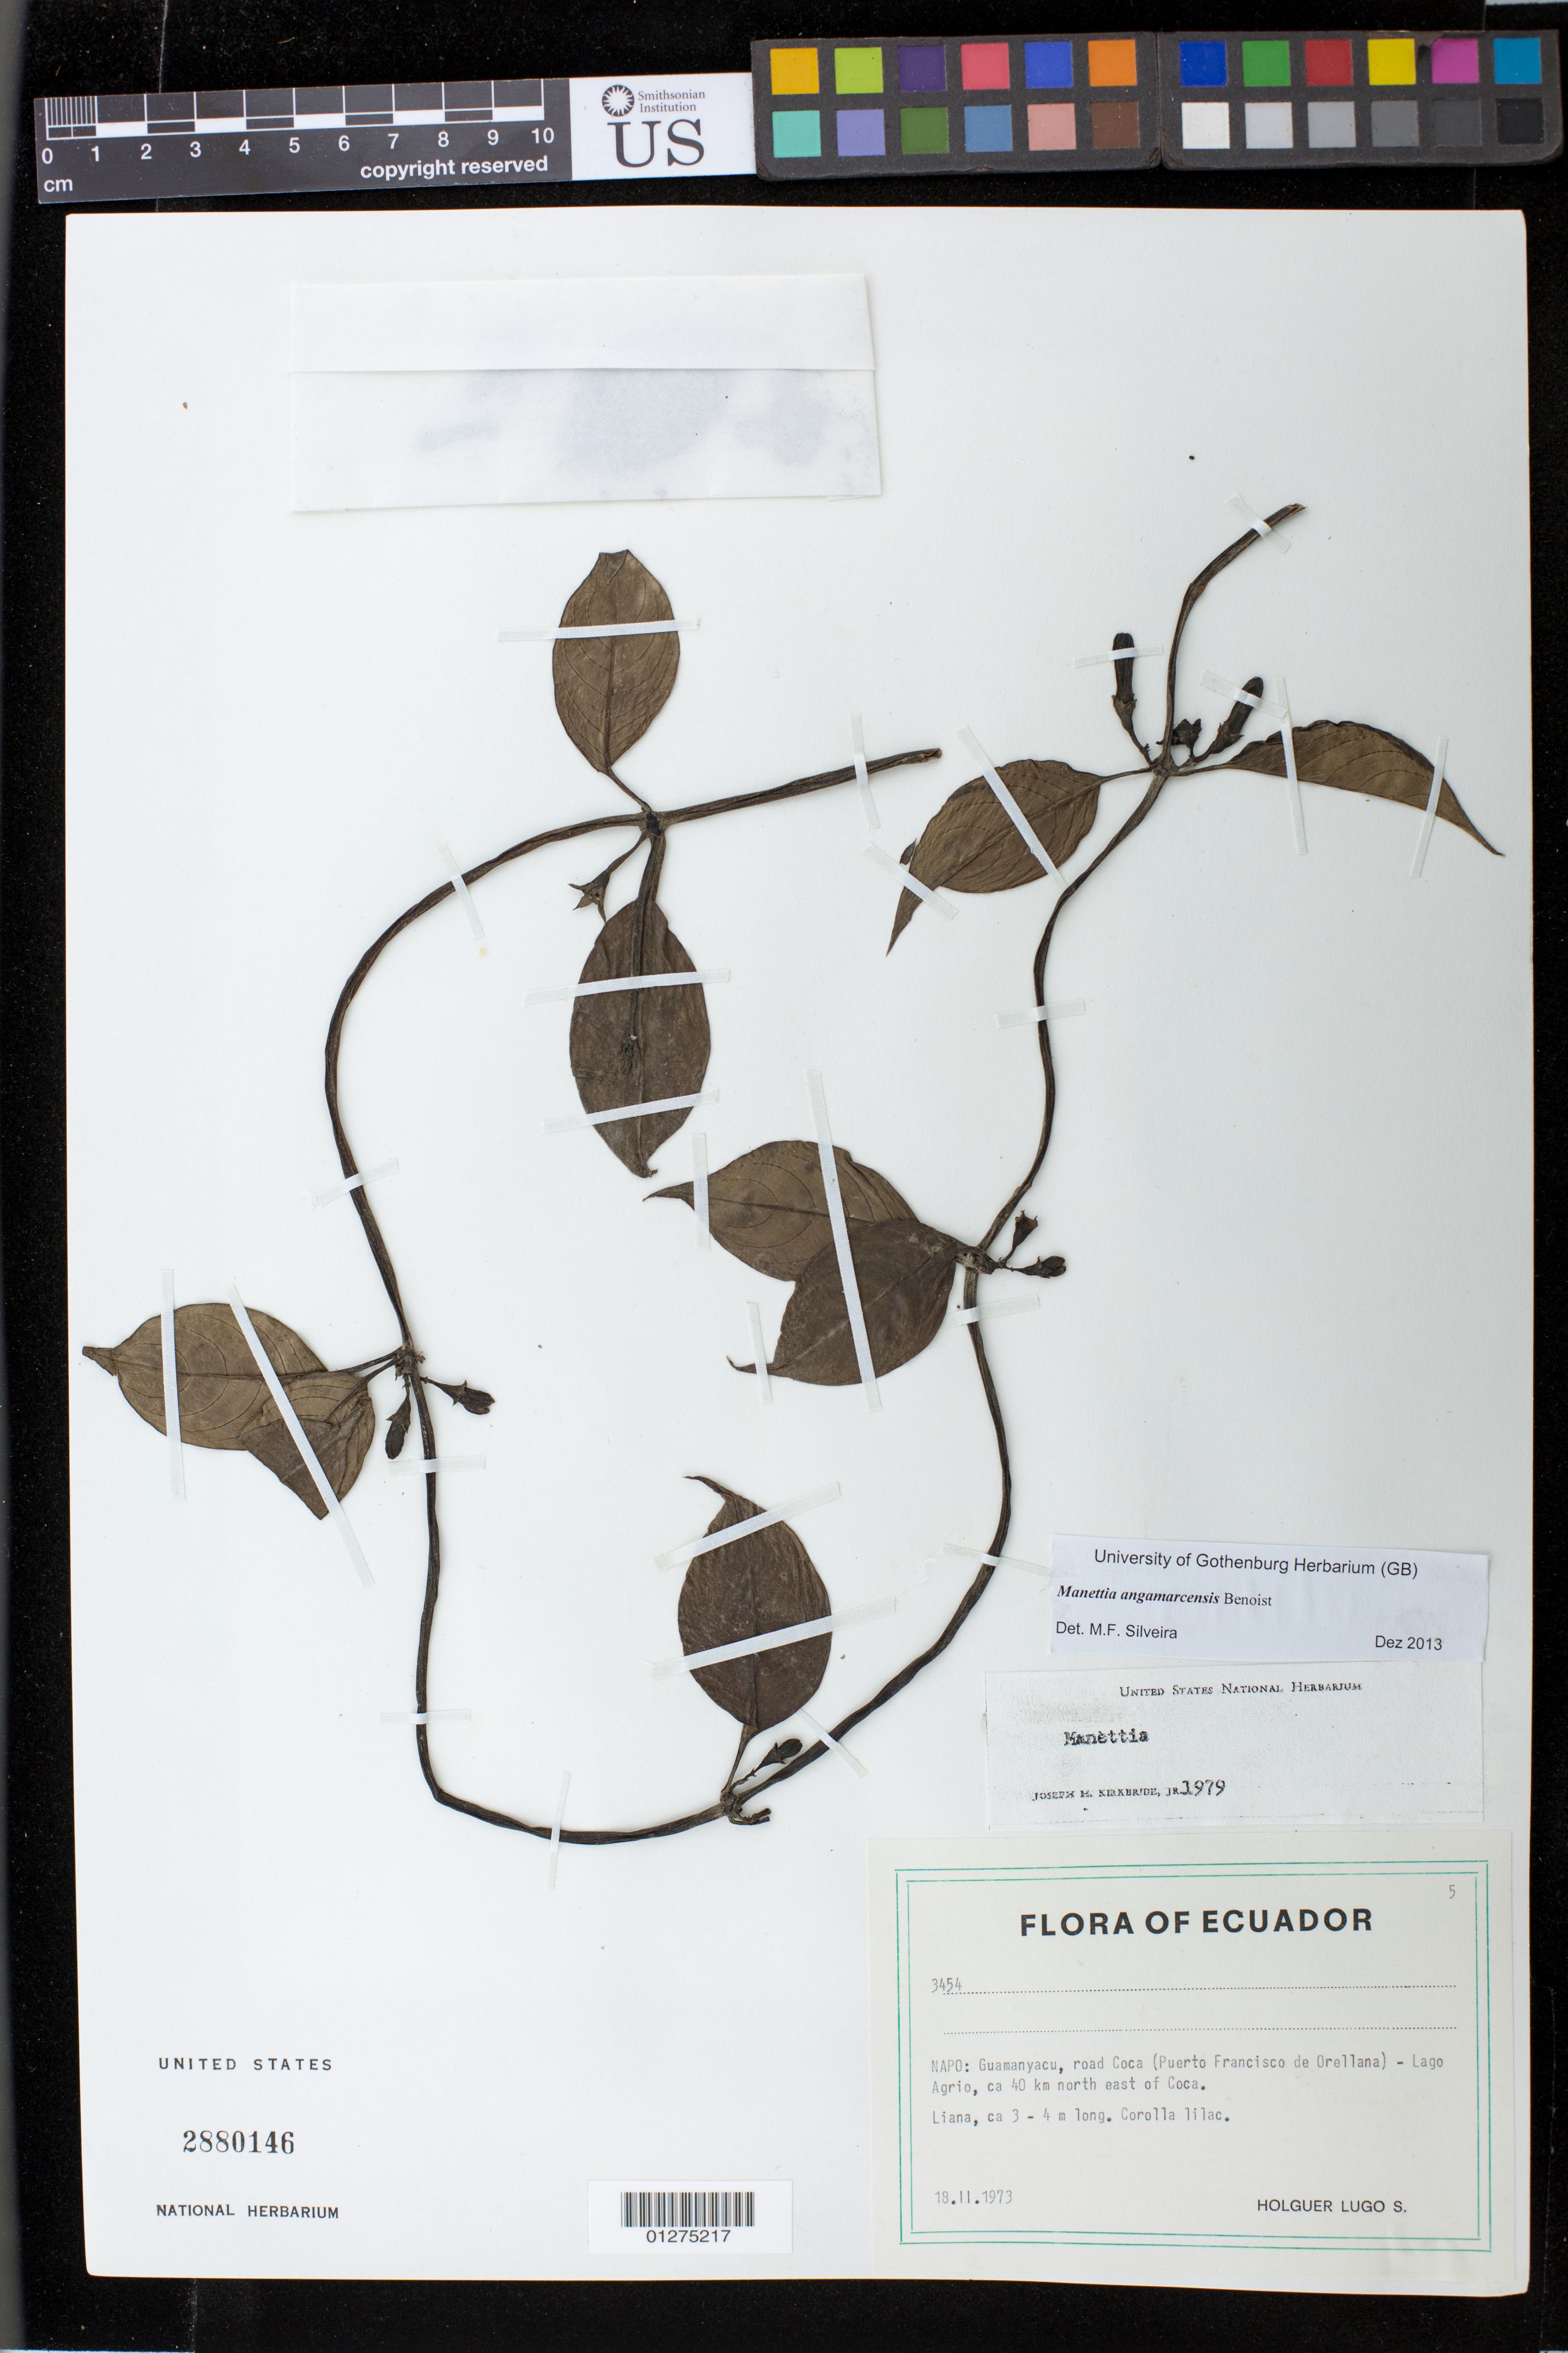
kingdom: Plantae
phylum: Tracheophyta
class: Magnoliopsida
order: Gentianales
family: Rubiaceae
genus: Manettia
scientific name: Manettia angamarcensis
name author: Benoist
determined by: Silveira, M. F.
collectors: L. Holguer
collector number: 3454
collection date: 1973-02-18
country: Ecuador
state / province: Napo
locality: Guamanyacu, road Coca (Puerto Francisco de Orellana) - Lago Agrio, ca 40 km NE of Coca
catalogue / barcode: US 2880146